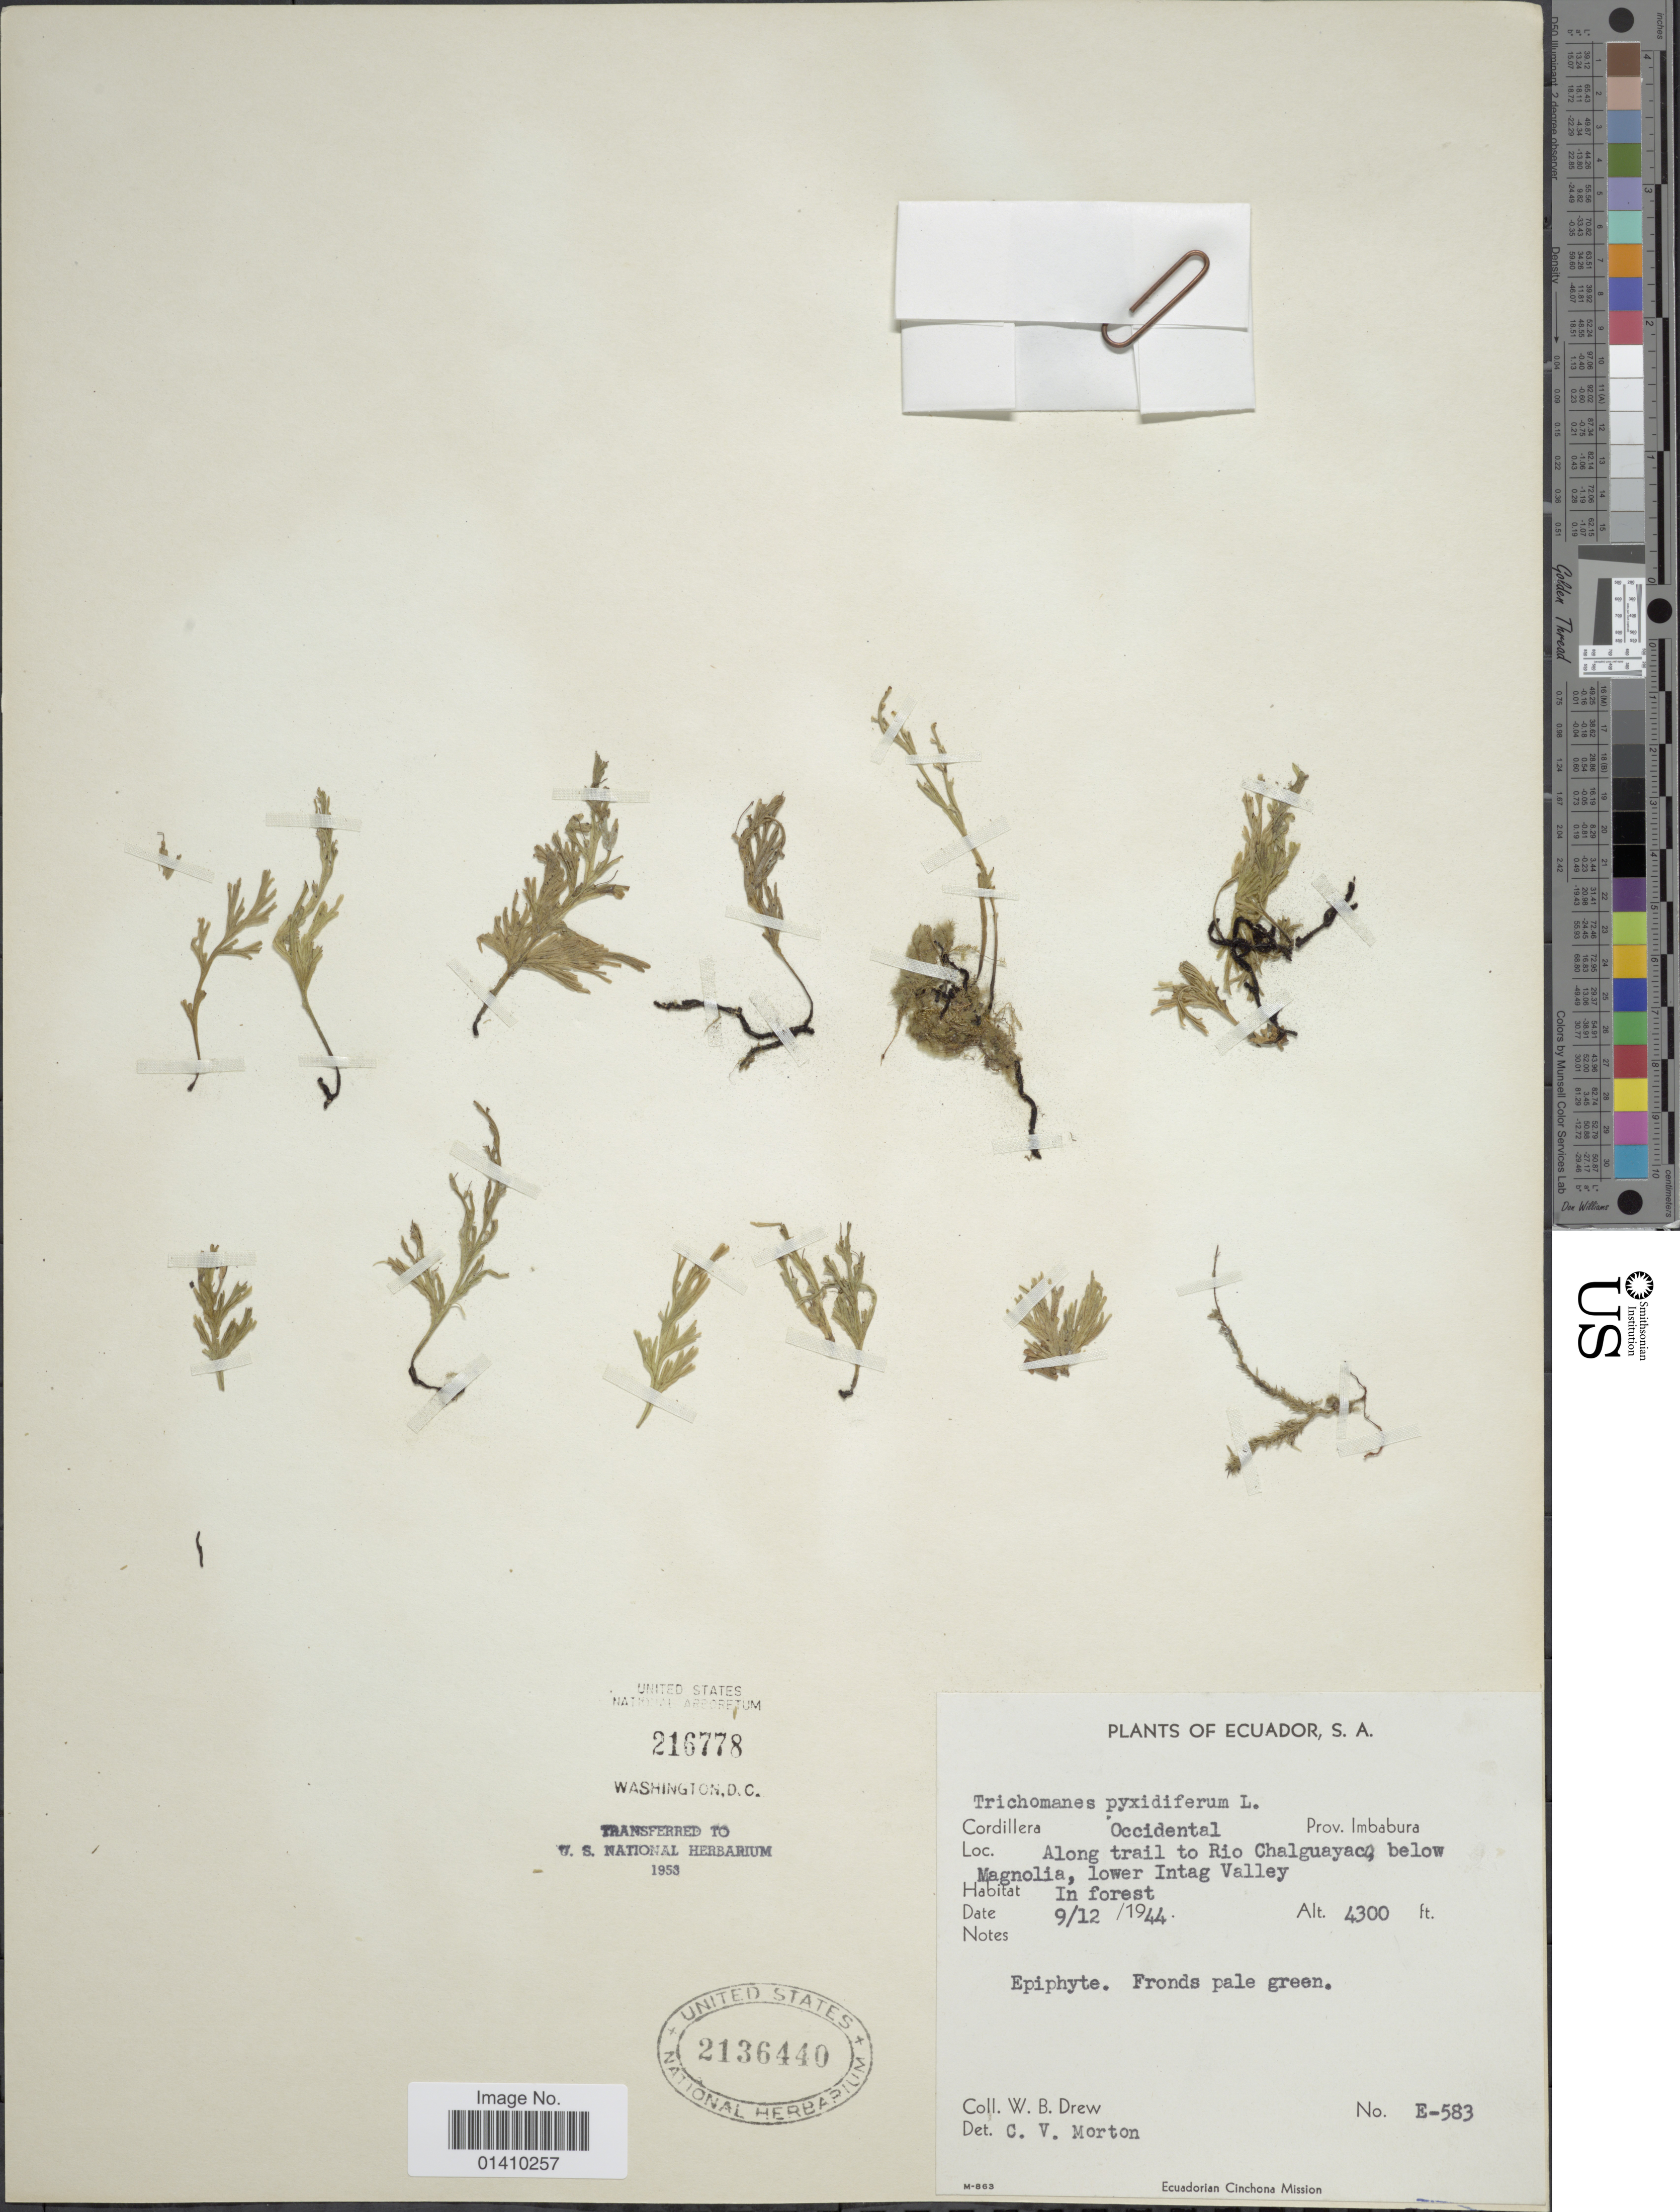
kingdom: Plantae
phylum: Tracheophyta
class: Polypodiopsida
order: Hymenophyllales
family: Hymenophyllaceae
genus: Polyphlebium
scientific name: Polyphlebium pyxidiferum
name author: (L.) Ebihara & Dubuisson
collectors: W. B. Drew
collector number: E-583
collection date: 1944-12-09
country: Ecuador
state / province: Imbabura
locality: Cordillera Occidental. Along trail to Rio Chalguayaco, below Magnolia, lower Intag Valley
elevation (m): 1311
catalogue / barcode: US 216778